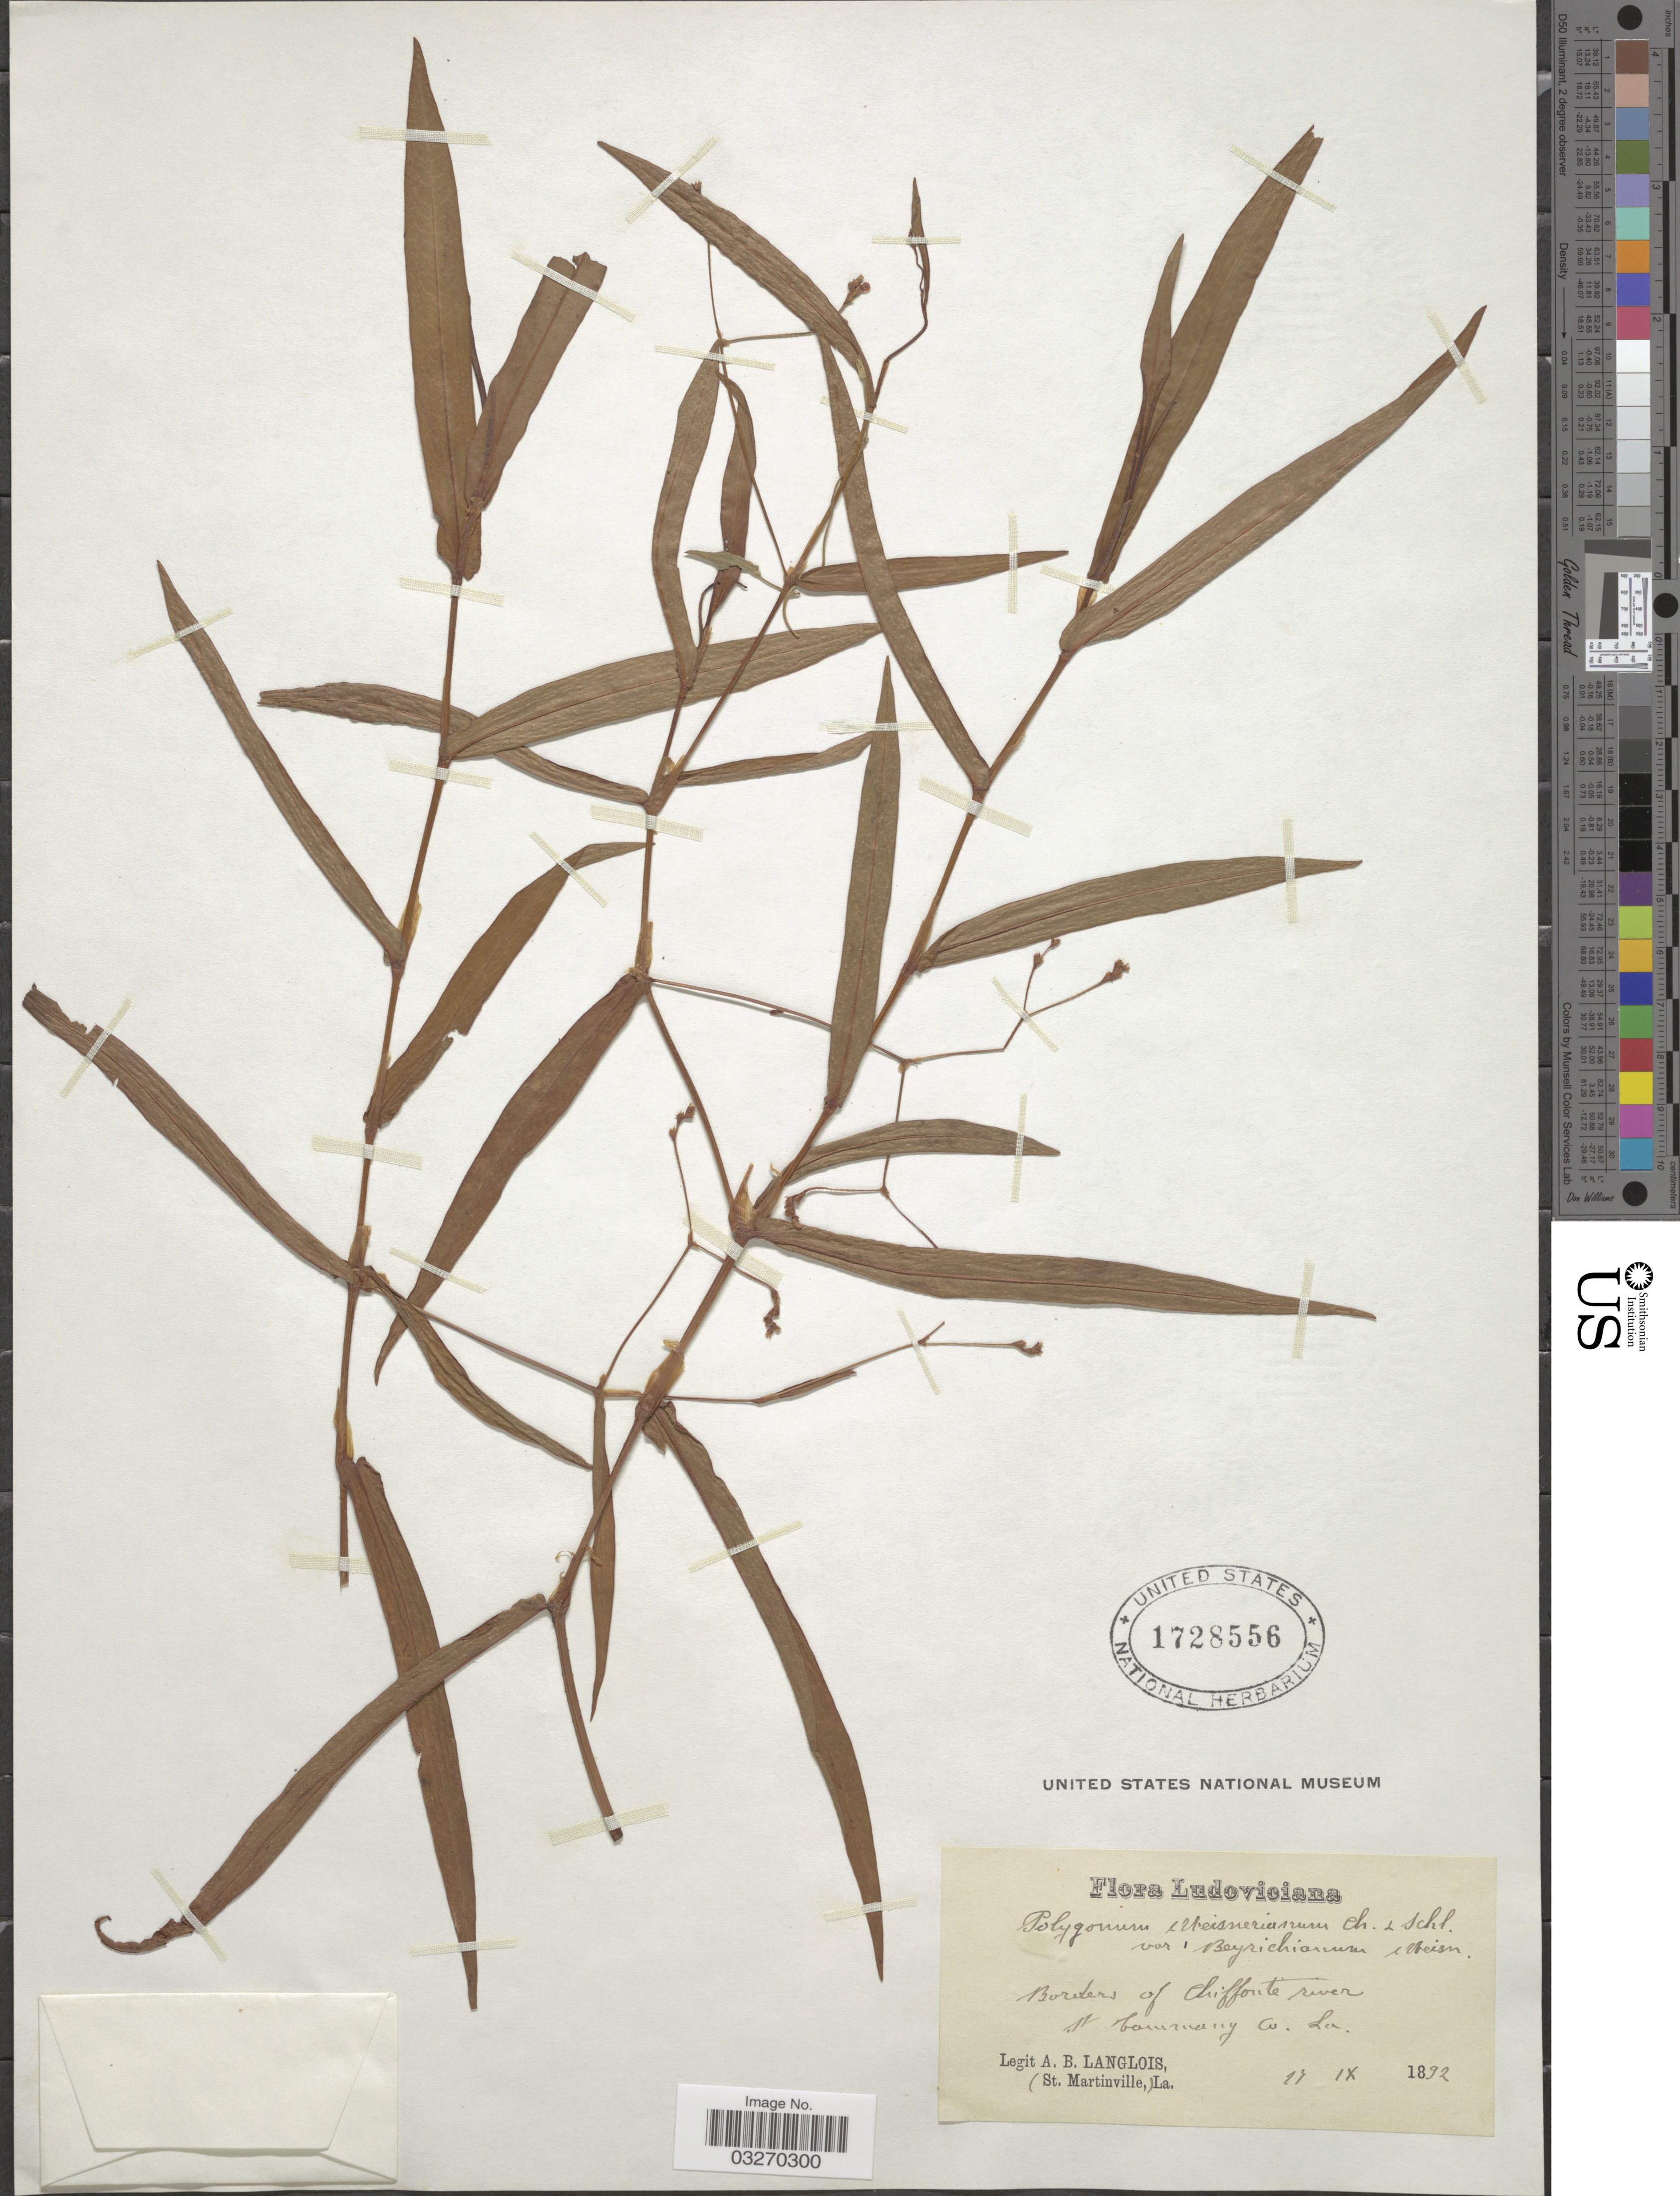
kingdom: Plantae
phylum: Tracheophyta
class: Magnoliopsida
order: Caryophyllales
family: Polygonaceae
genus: Persicaria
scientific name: Persicaria meisneriana var. beyrichiana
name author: (Cham. & Schltdl.) C.C. Freeman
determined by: Atha, D. E.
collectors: A. Langlois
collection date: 1892-09-17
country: United States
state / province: Louisiana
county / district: St. Tammany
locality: Borders of Chiffoute river. St. Tammany Co.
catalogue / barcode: US 1728556